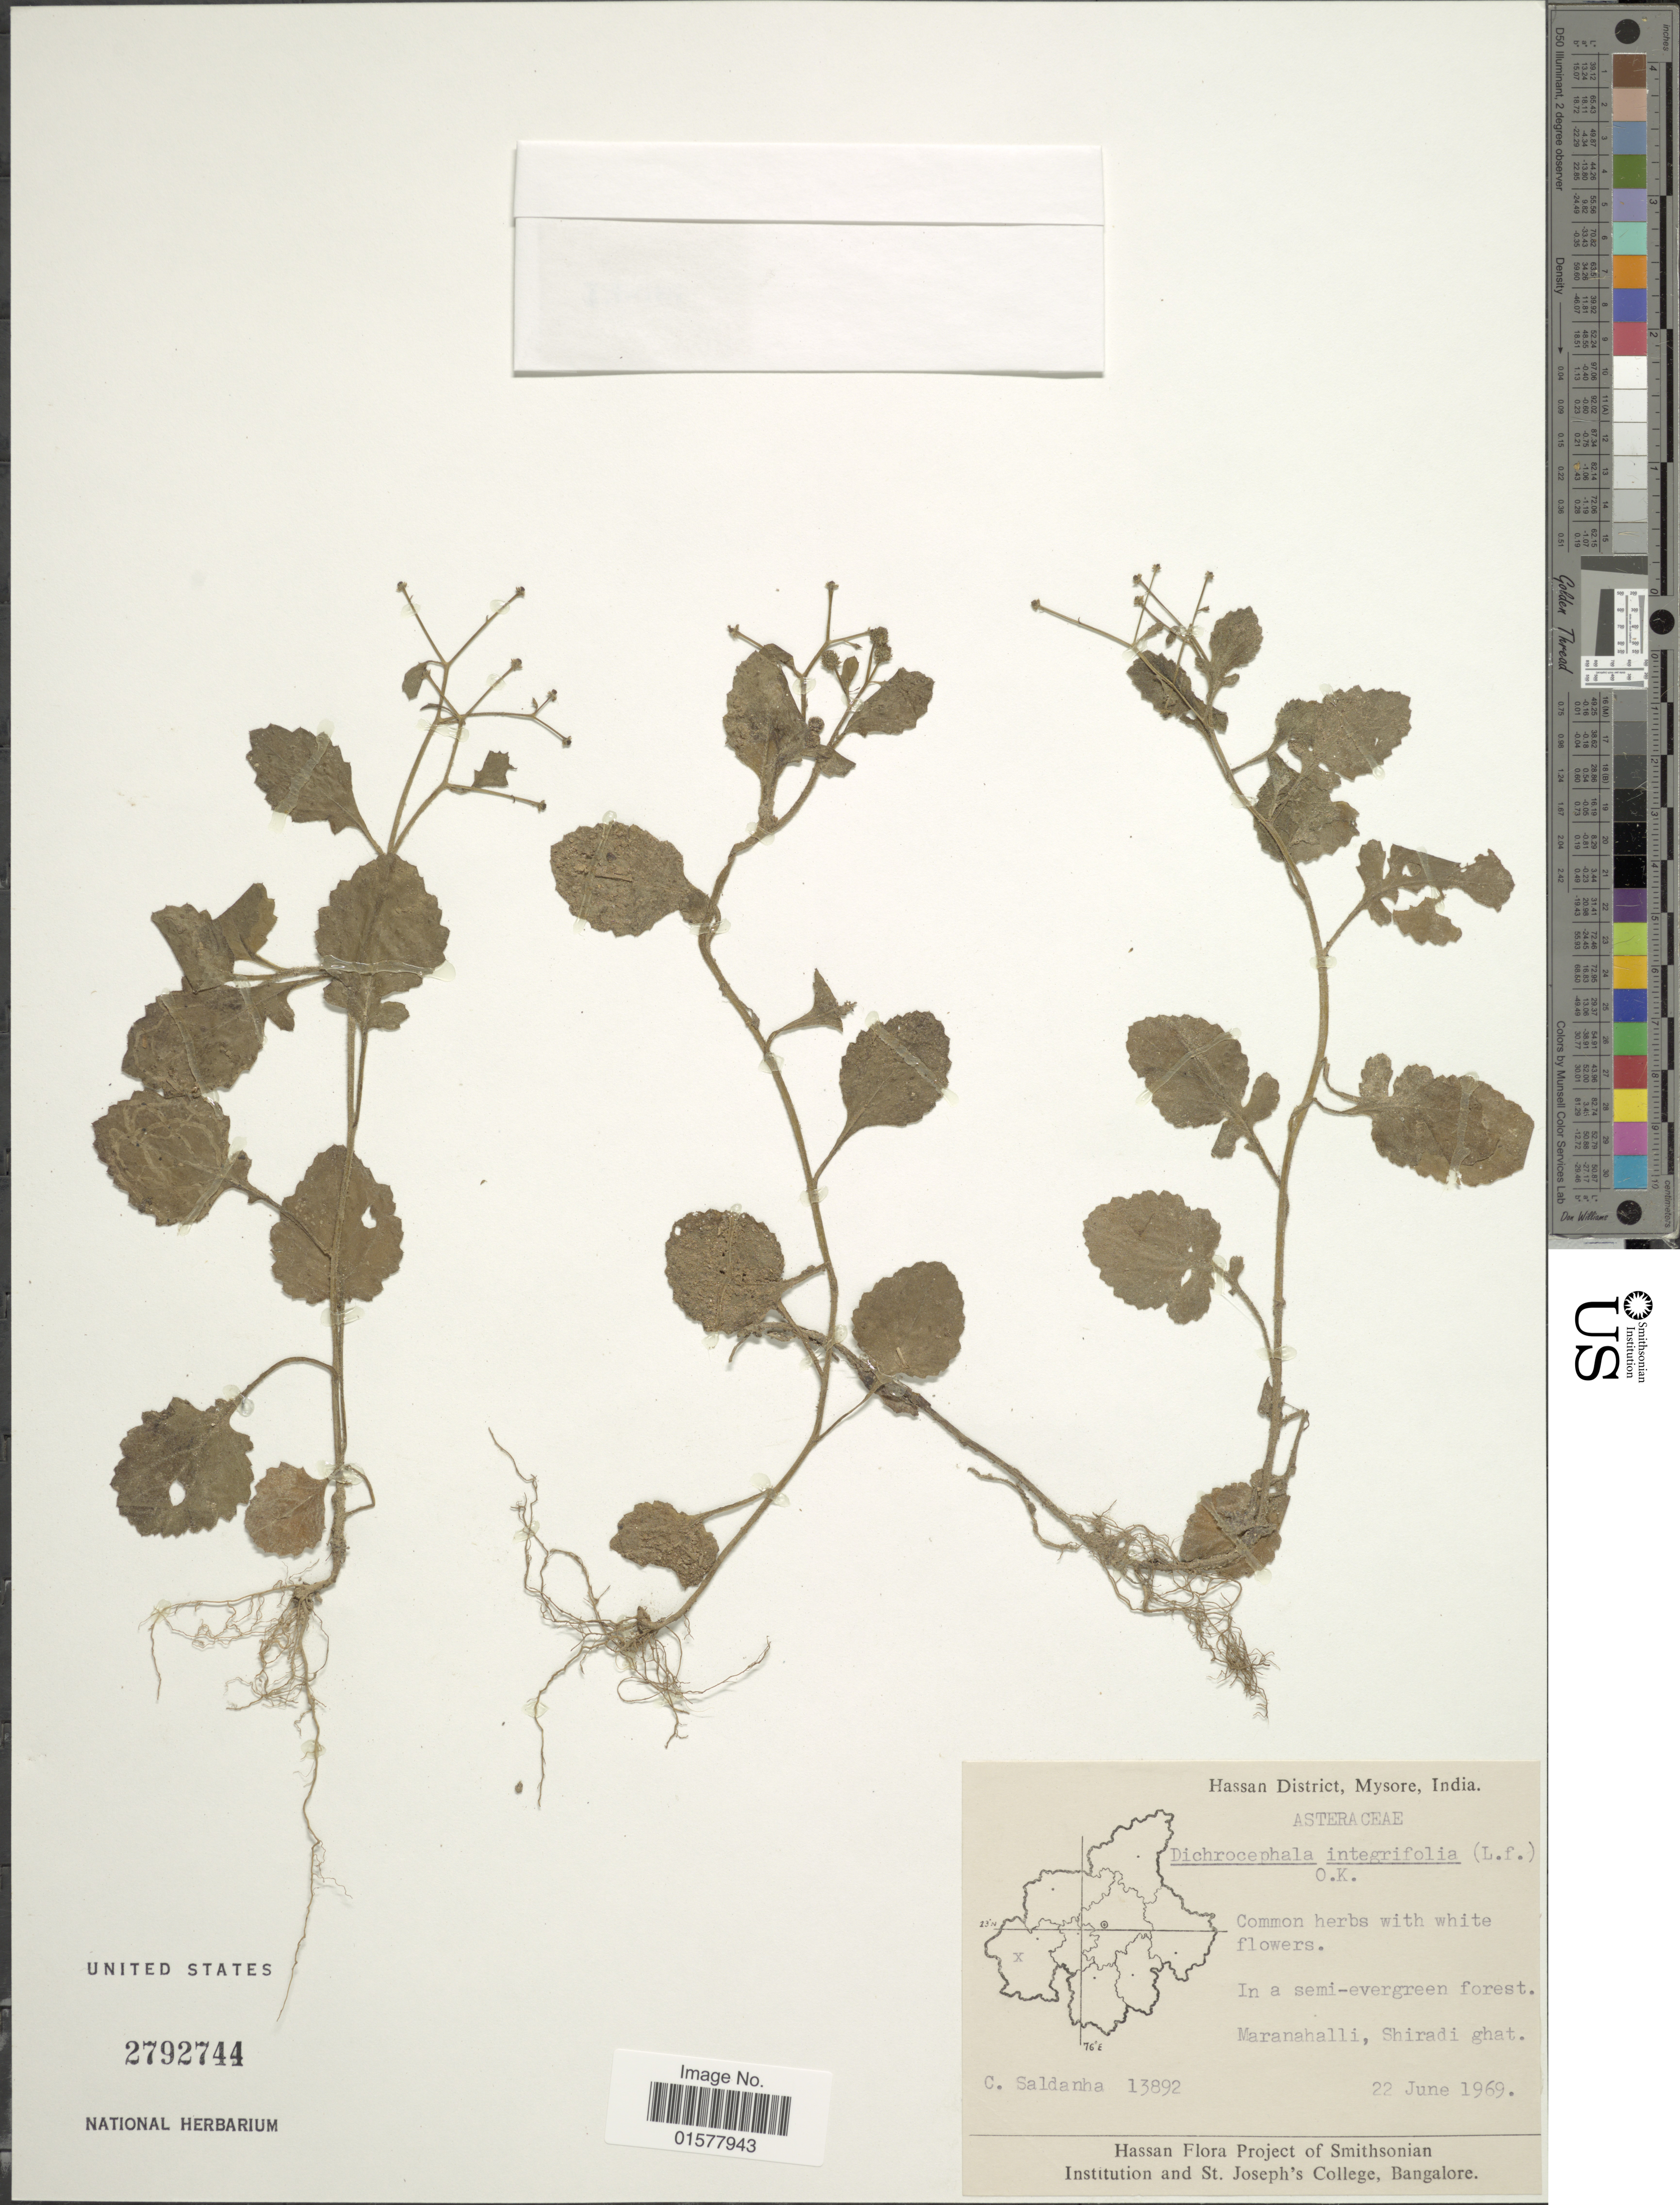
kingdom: Plantae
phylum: Tracheophyta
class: Magnoliopsida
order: Asterales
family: Asteraceae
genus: Dichrocephala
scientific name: Dichrocephala integrifolia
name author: (L. f.) Kuntze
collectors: C. Saldanha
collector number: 13892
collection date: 1969-06-22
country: India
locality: Hassan District, Mysore, India, Maranahalli, Shiradi ghat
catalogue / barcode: US 2792744